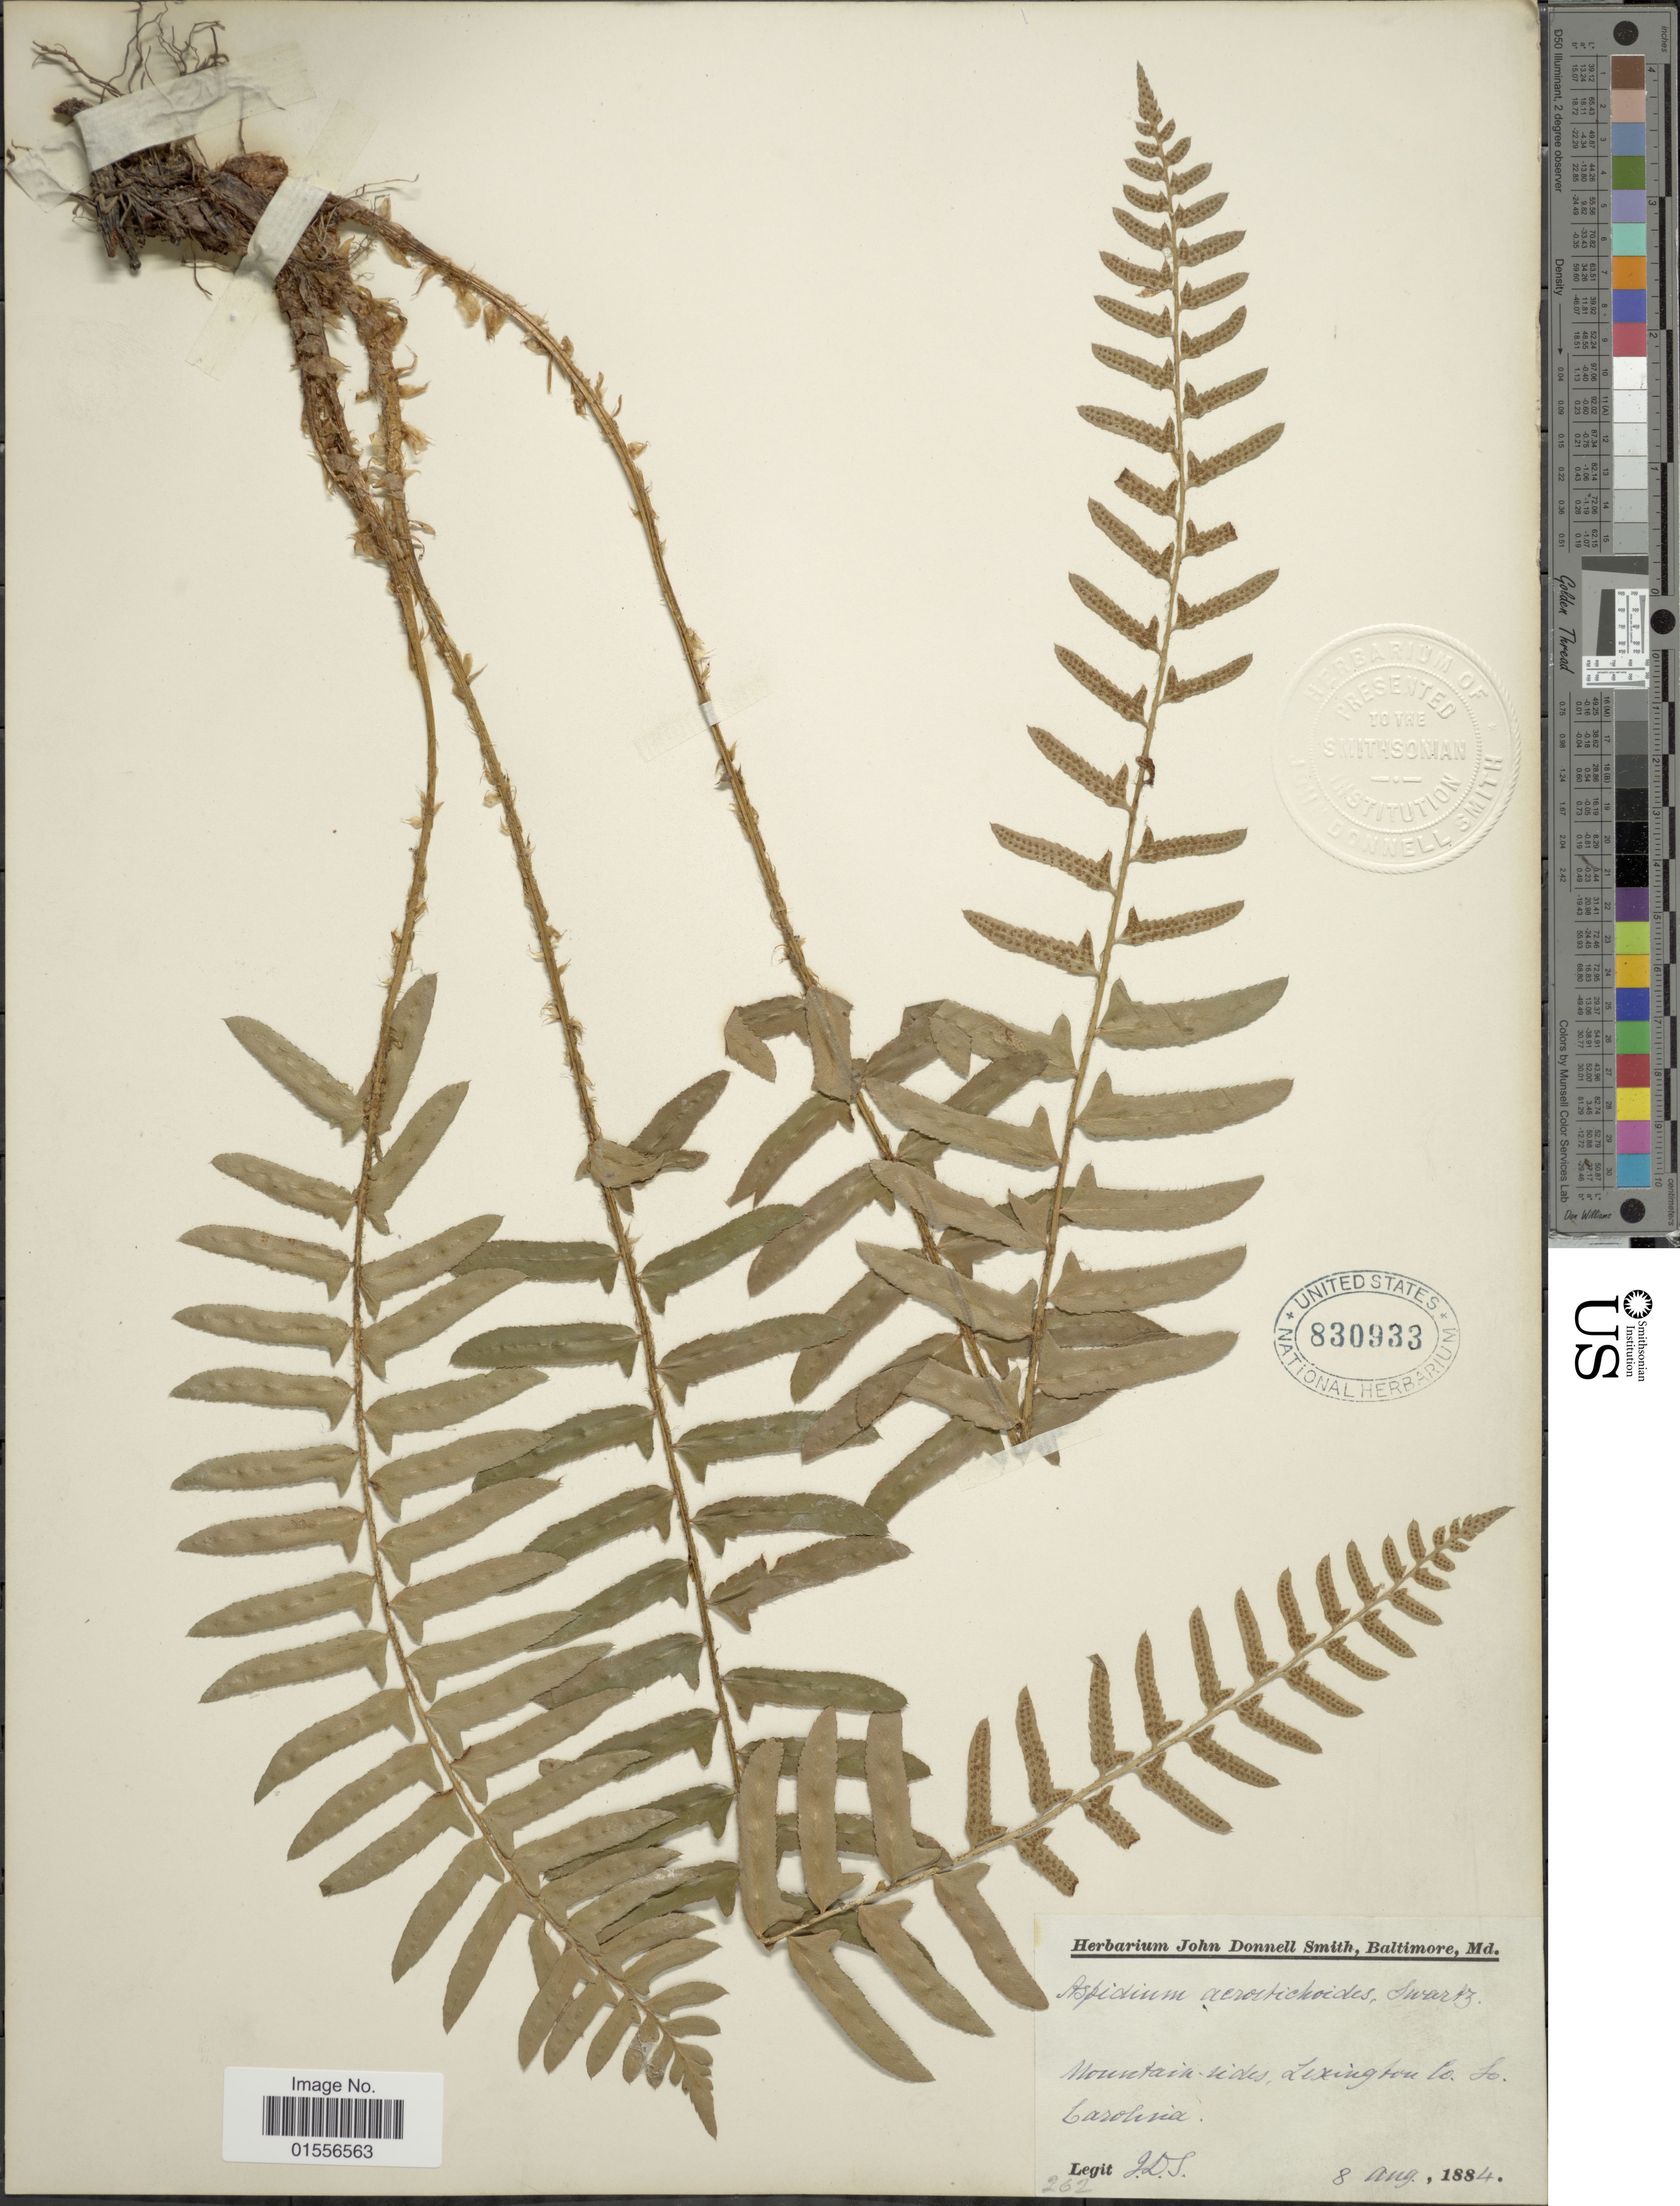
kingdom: Plantae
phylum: Tracheophyta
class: Polypodiopsida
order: Polypodiales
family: Dryopteridaceae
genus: Polystichum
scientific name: Polystichum acrostichoides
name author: (Michx.) Schott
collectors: J. Donnell Smith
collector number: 262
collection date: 1884-08-08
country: United States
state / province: South Carolina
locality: Mountain sides, Lexington Co.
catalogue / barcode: US 830933